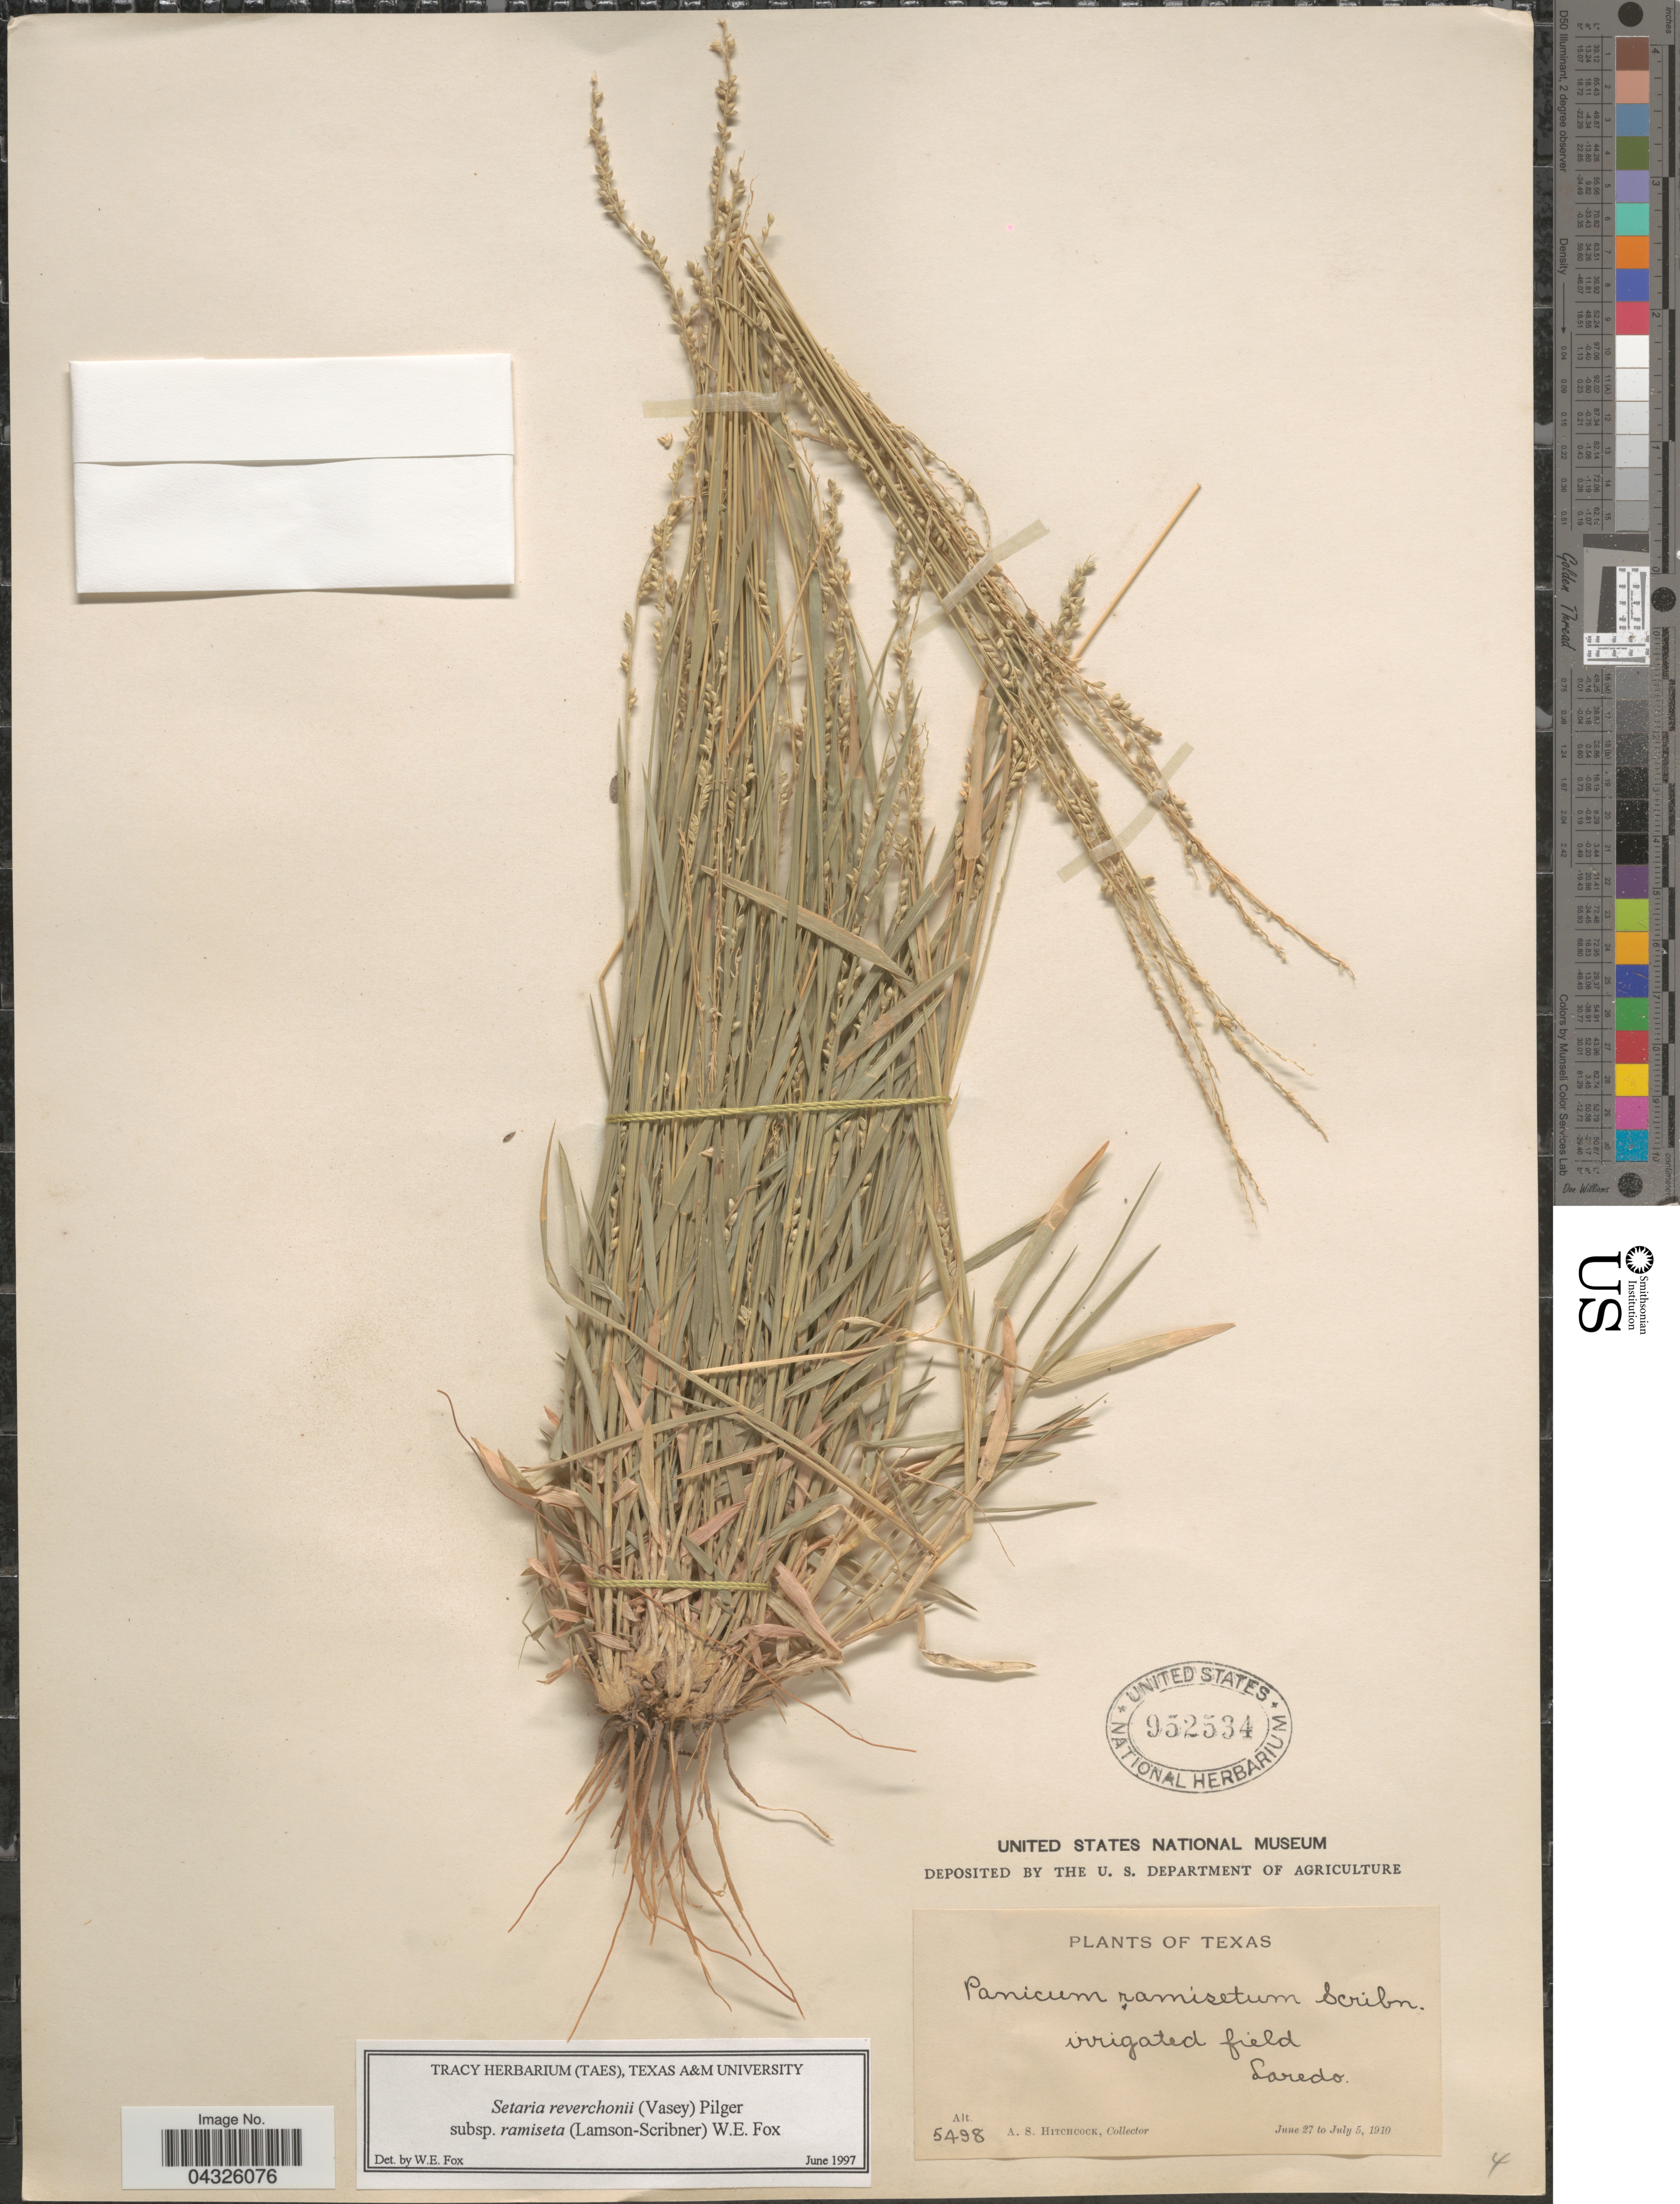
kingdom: Plantae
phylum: Tracheophyta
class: Liliopsida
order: Poales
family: Poaceae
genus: Setaria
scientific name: Setaria reverchonii subsp. ramiseta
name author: (Scribn.) W.E. Fox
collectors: A. S. Hitchcock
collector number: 5498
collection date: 1910-06-27/1910-07-05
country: United States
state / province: Texas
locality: Laredo.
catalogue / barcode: US 952534